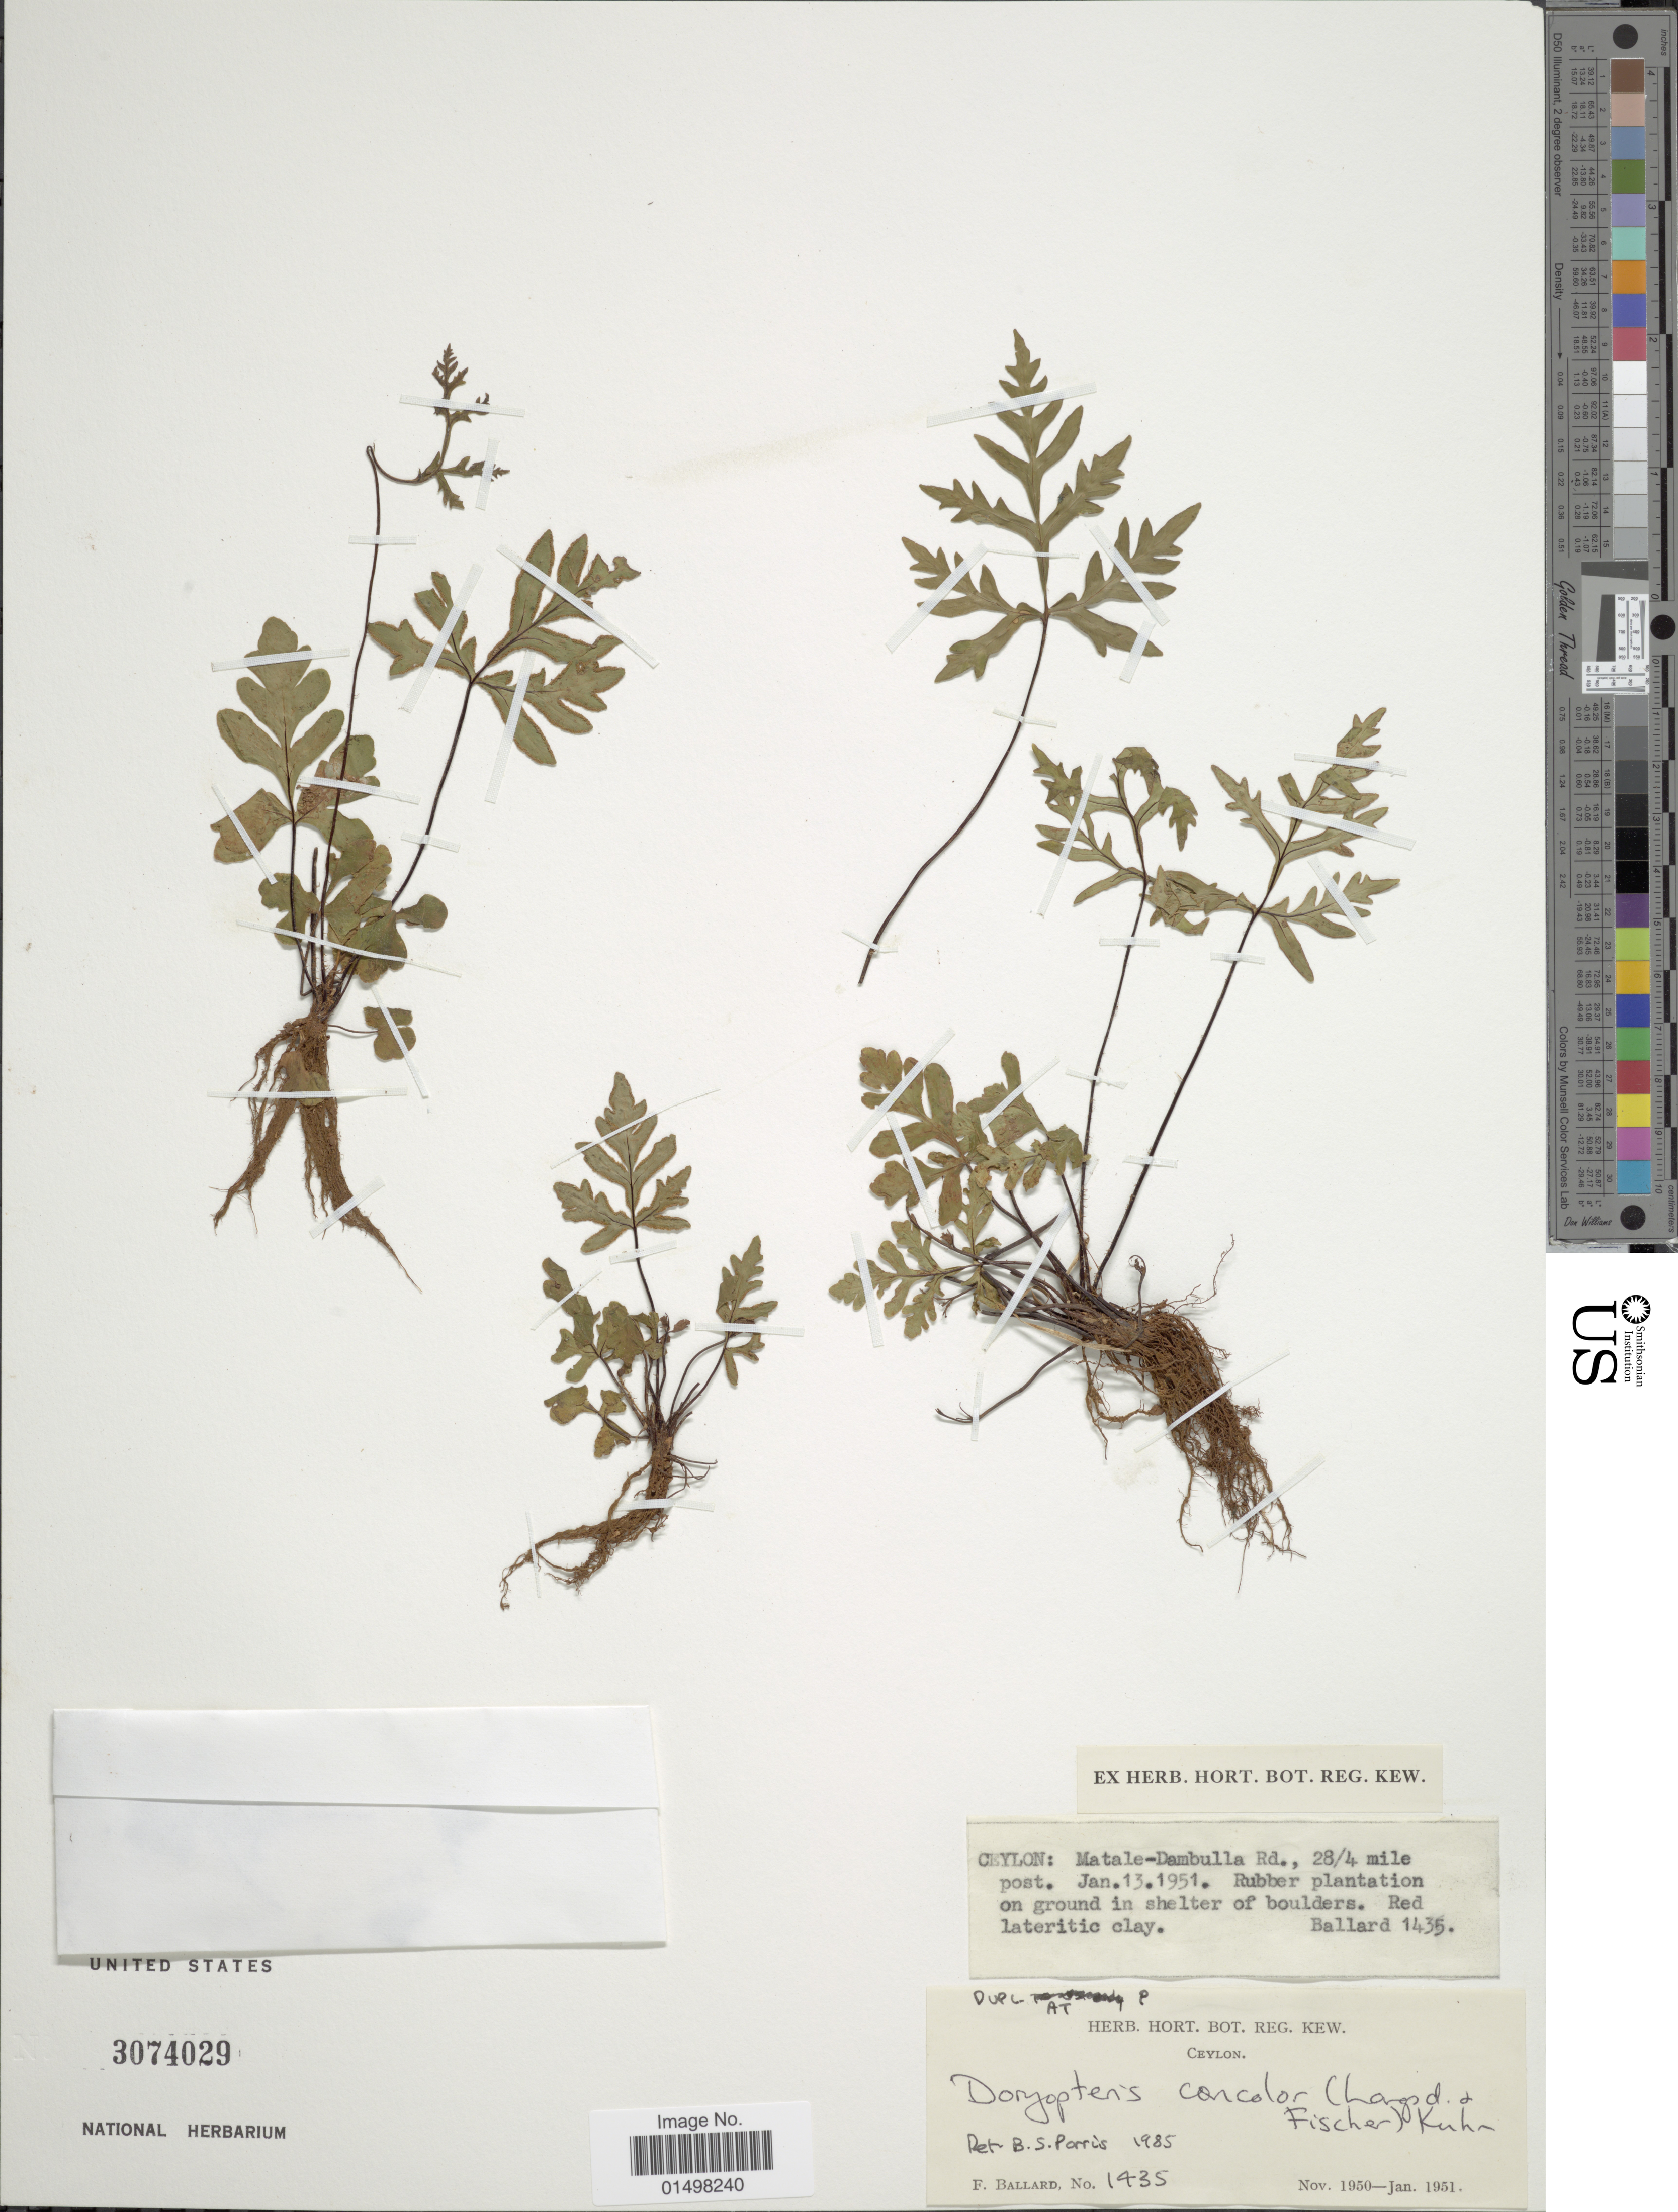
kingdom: Plantae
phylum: Tracheophyta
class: Polypodiopsida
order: Polypodiales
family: Pteridaceae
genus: Doryopteris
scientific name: Doryopteris concolor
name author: (Langsd. & Fisch.) Kuhn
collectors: F. Ballard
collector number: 1435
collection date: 1950-11/1951-01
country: Sri Lanka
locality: Ceylon: Matale-Dambulla Rd., 28/4 mile post.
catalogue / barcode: US 3074029